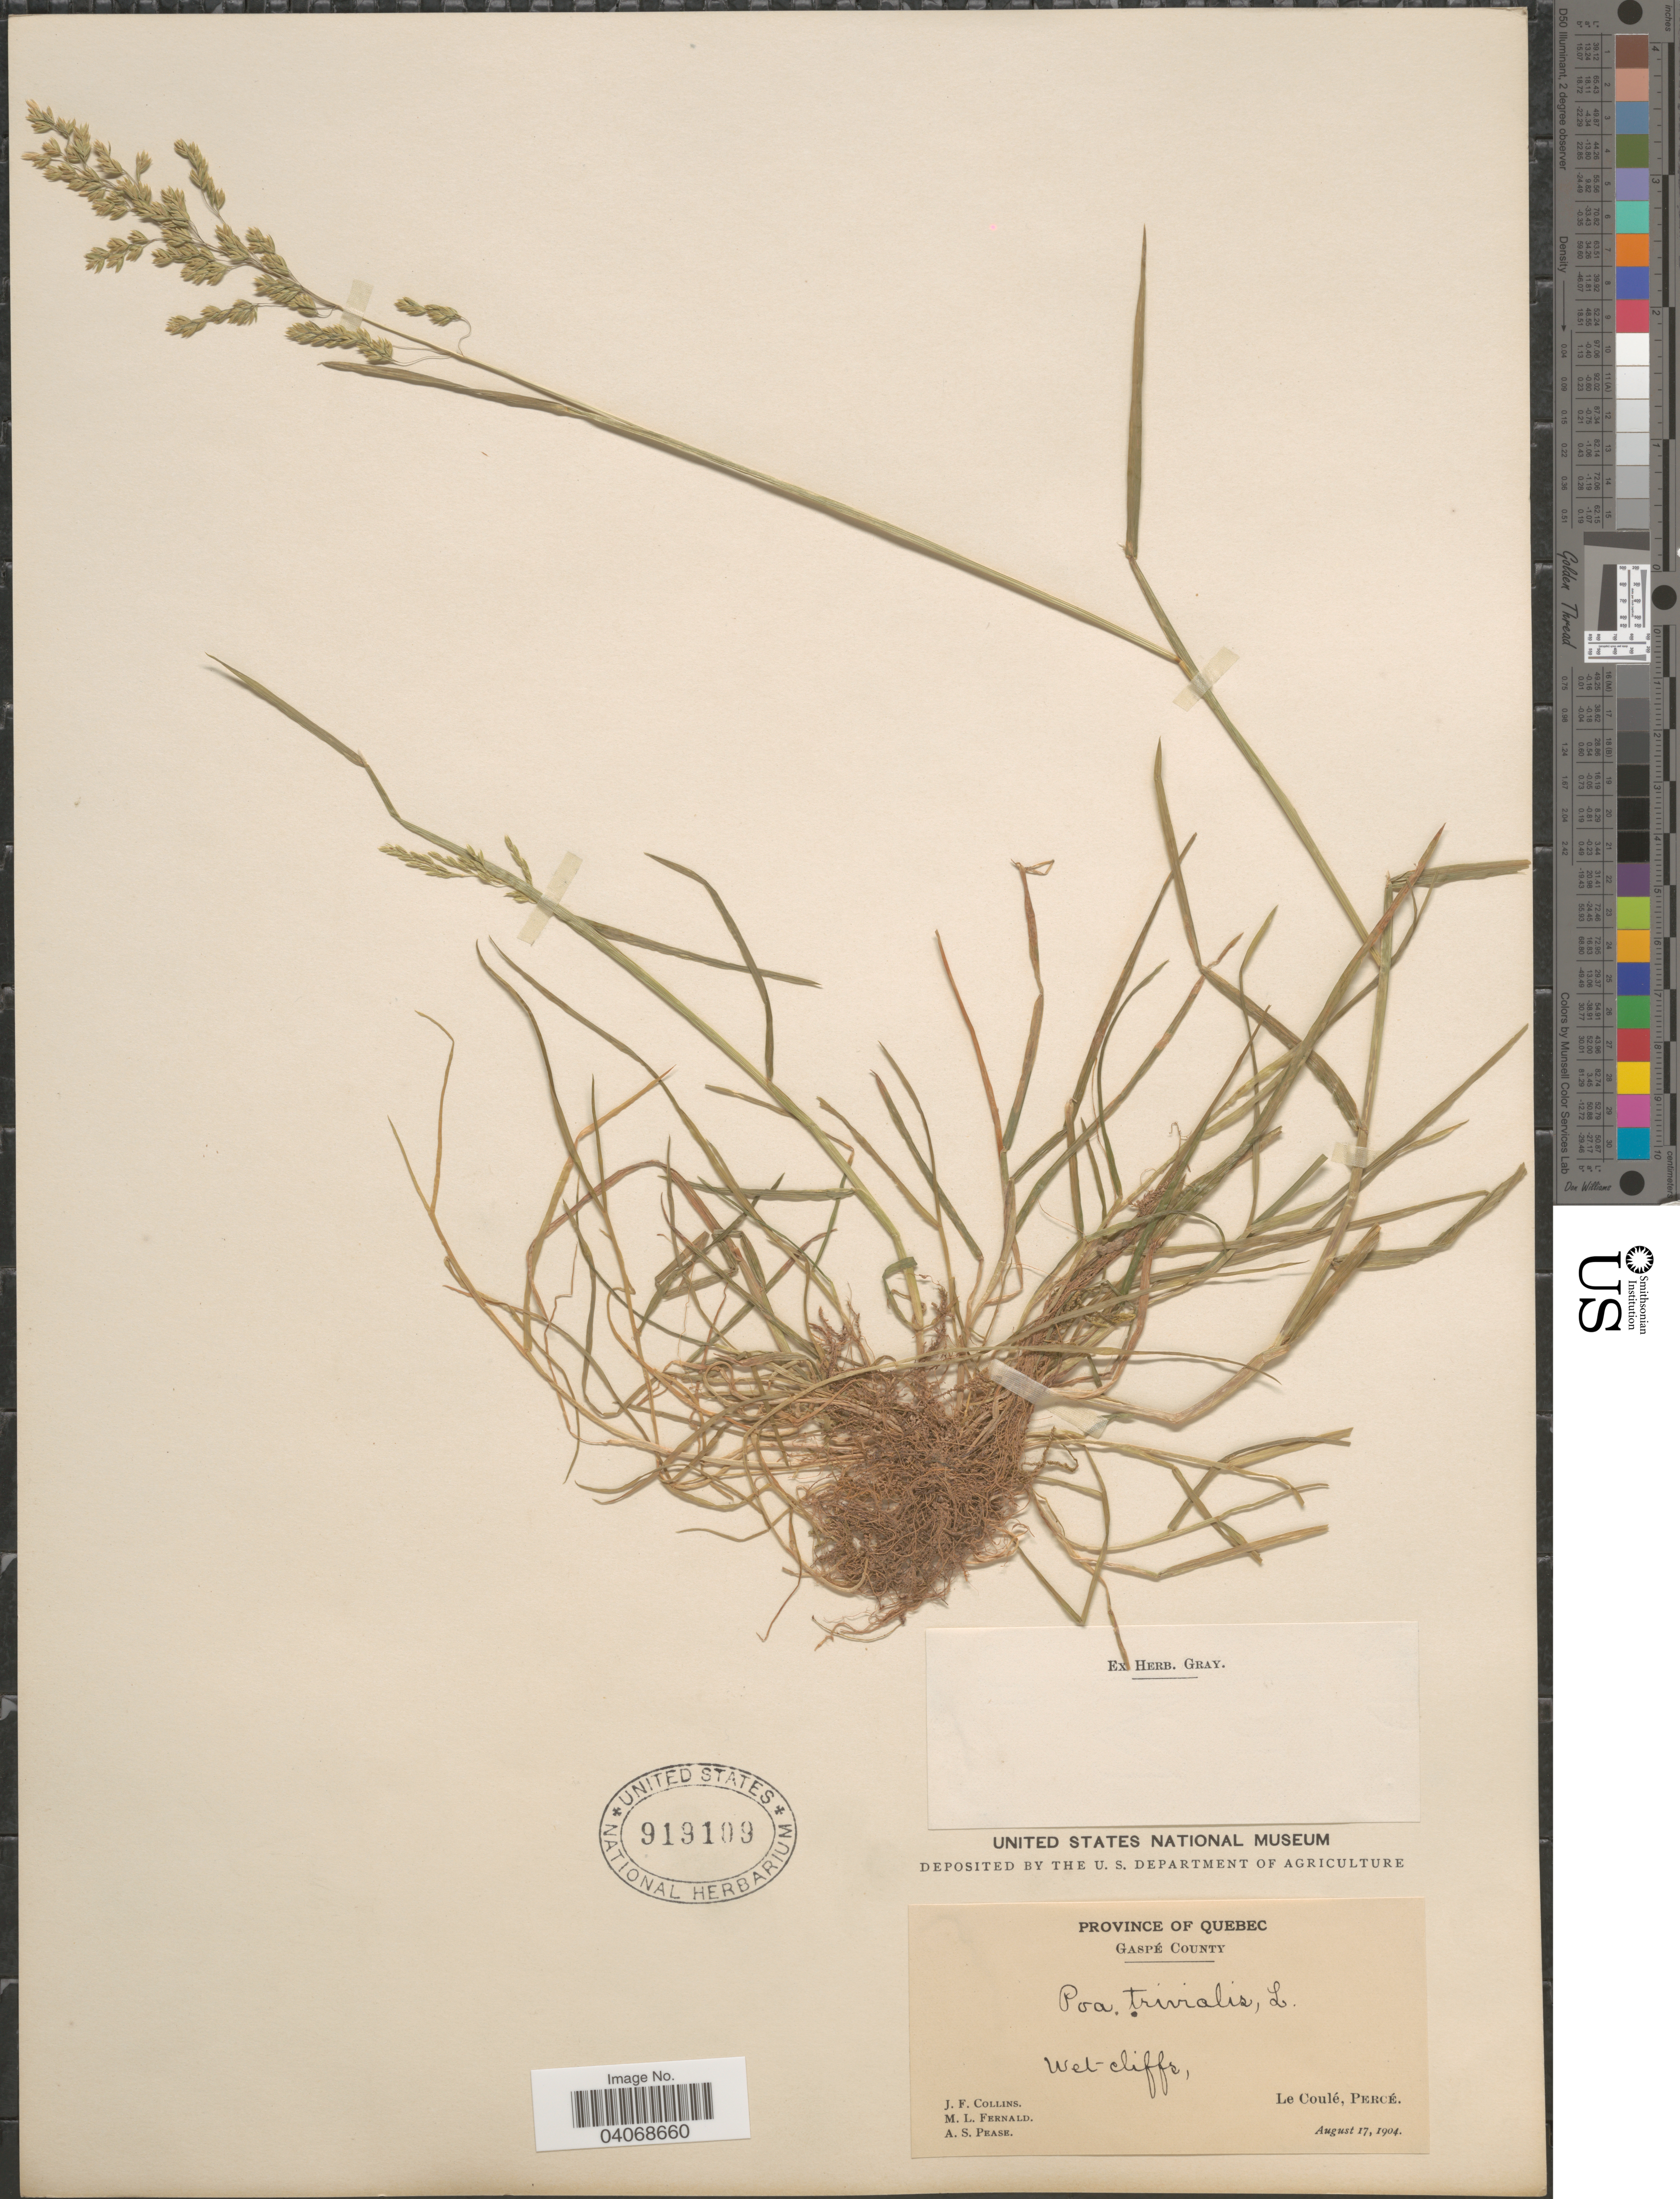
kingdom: Plantae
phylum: Tracheophyta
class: Liliopsida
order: Poales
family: Poaceae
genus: Poa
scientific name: Poa trivialis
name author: L.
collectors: J. Collins, M. L. Fernald & A. S. Pease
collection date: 1904-08-17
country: Canada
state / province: Quebec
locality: Gaspé County. Wet cliffs, Le Coulé, Percé.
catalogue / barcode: US 919109